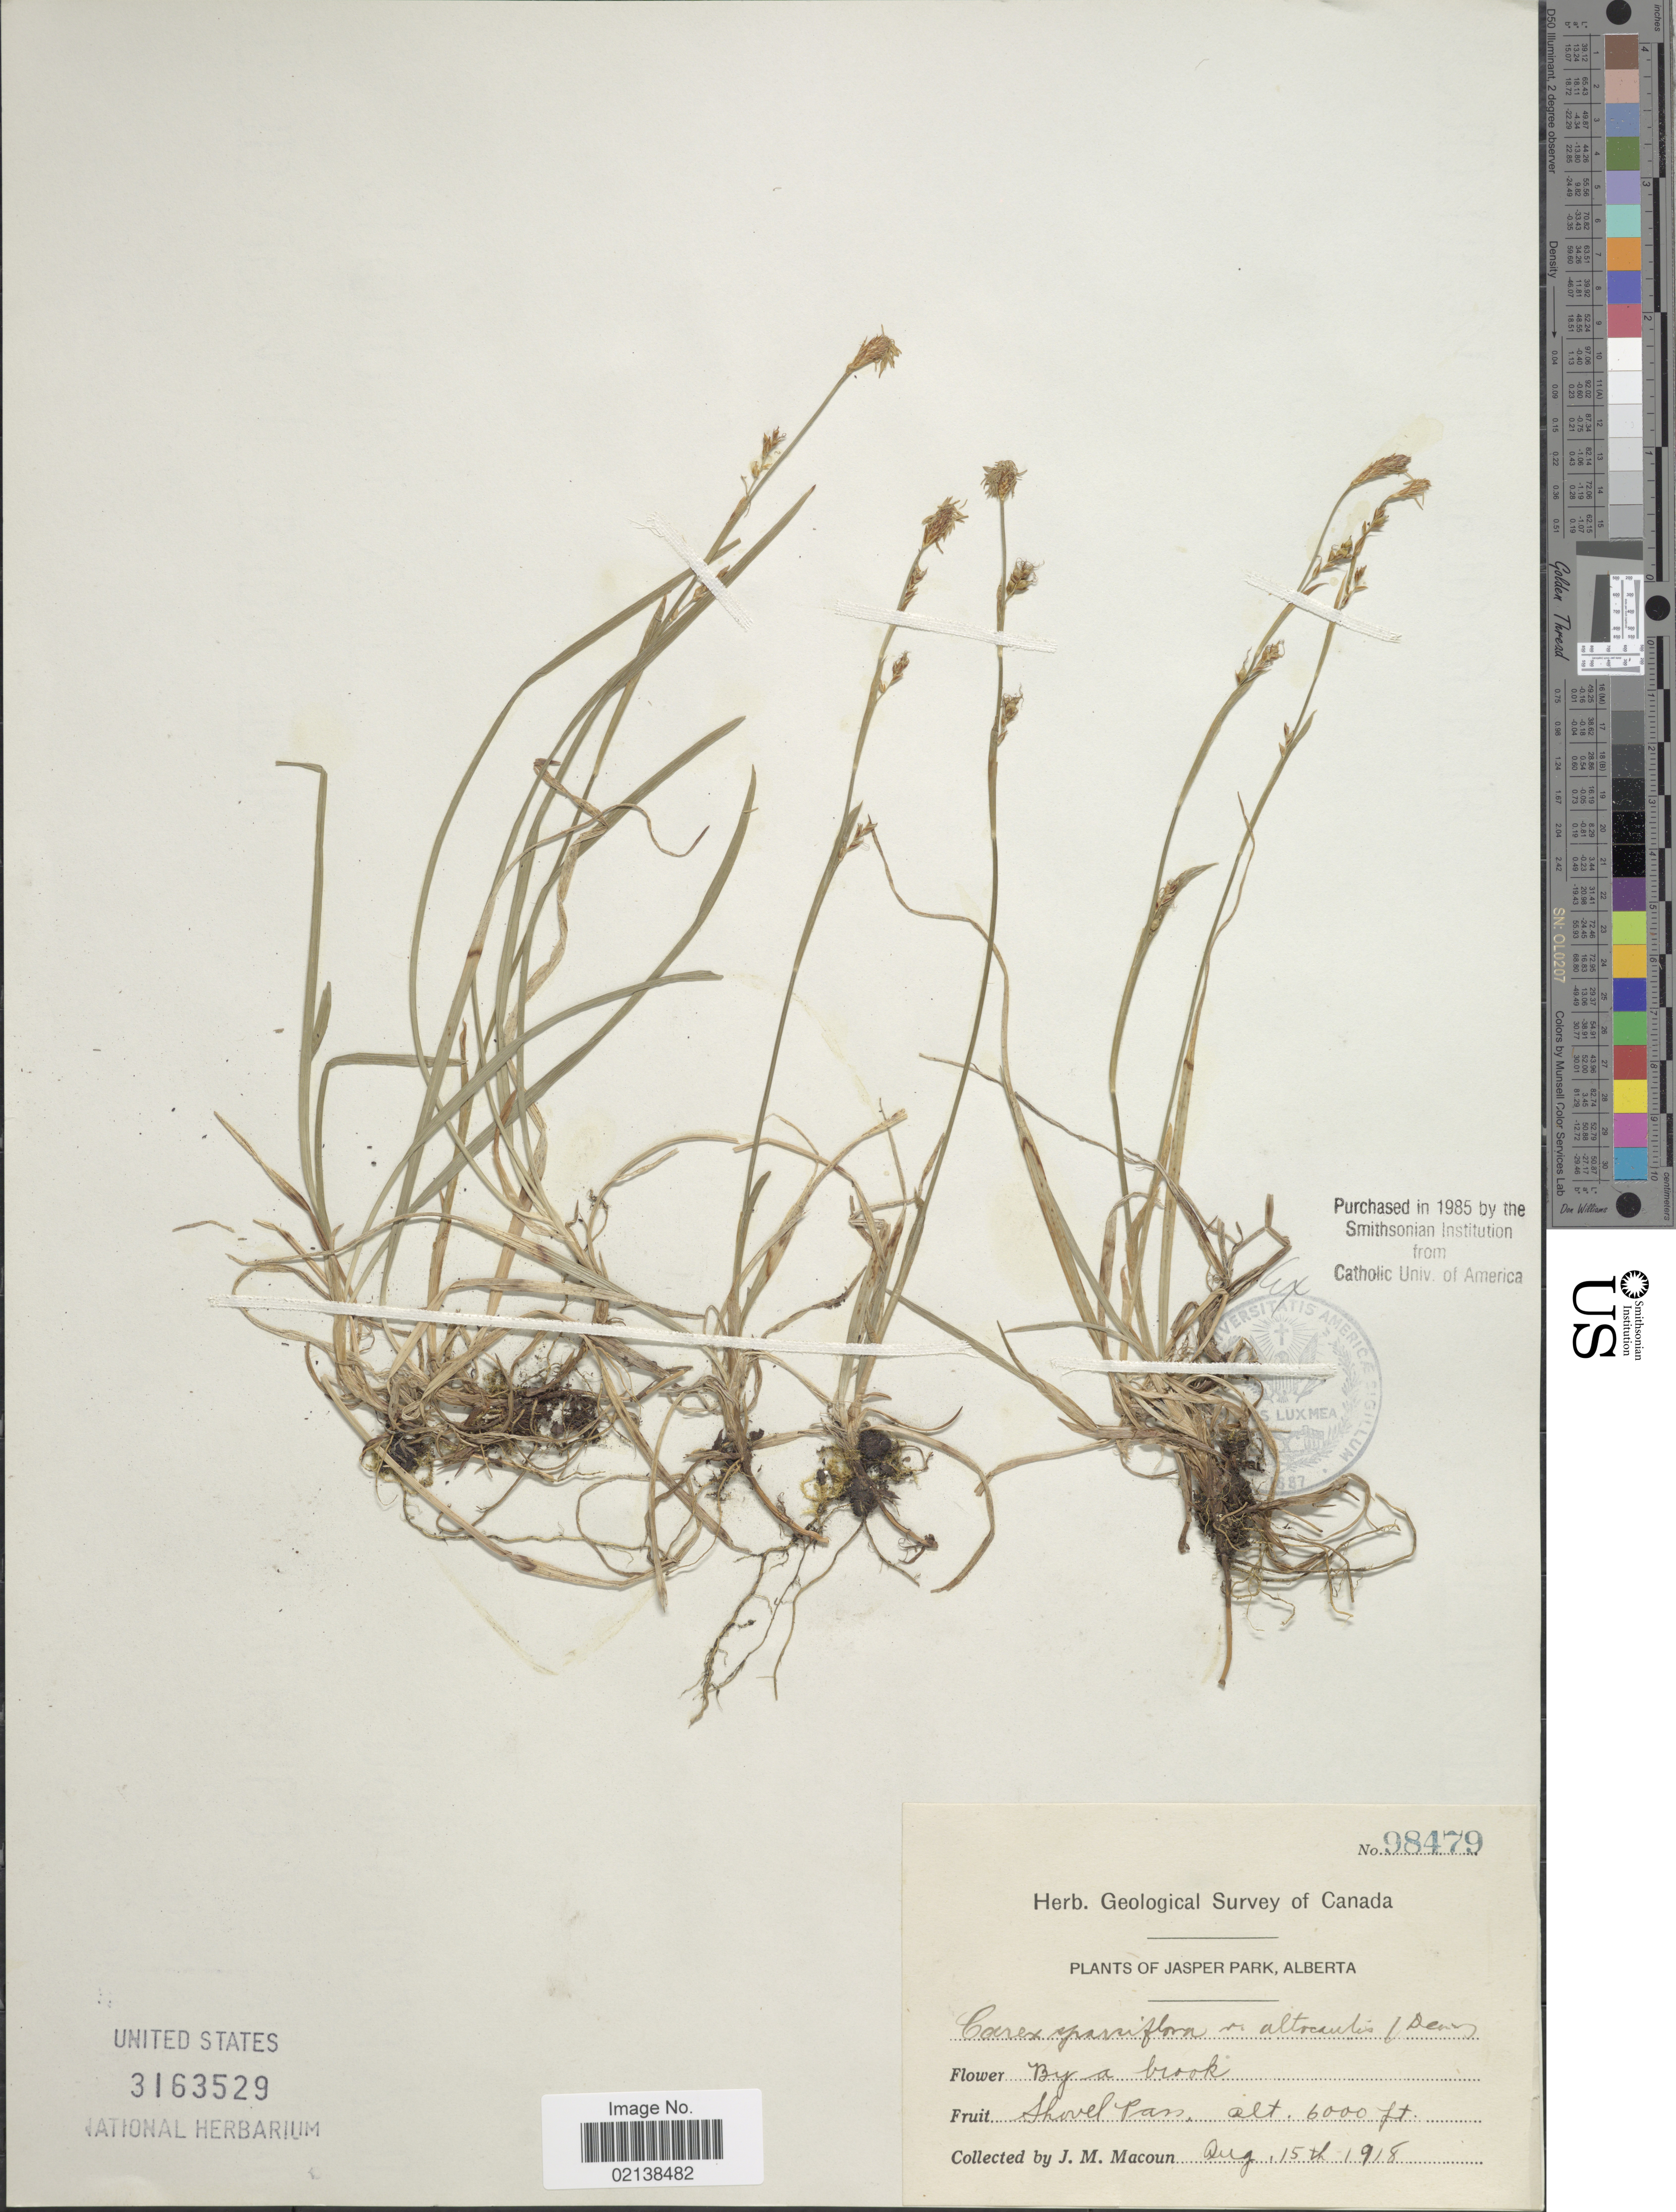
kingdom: Plantae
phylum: Tracheophyta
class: Liliopsida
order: Poales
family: Cyperaceae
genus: Carex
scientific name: Carex vaginata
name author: Tausch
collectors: J. M. Macoun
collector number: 98479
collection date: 1918-08-15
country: Canada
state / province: Alberta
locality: Jasper Park, Shovel Pass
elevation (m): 1829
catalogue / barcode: US 3163529